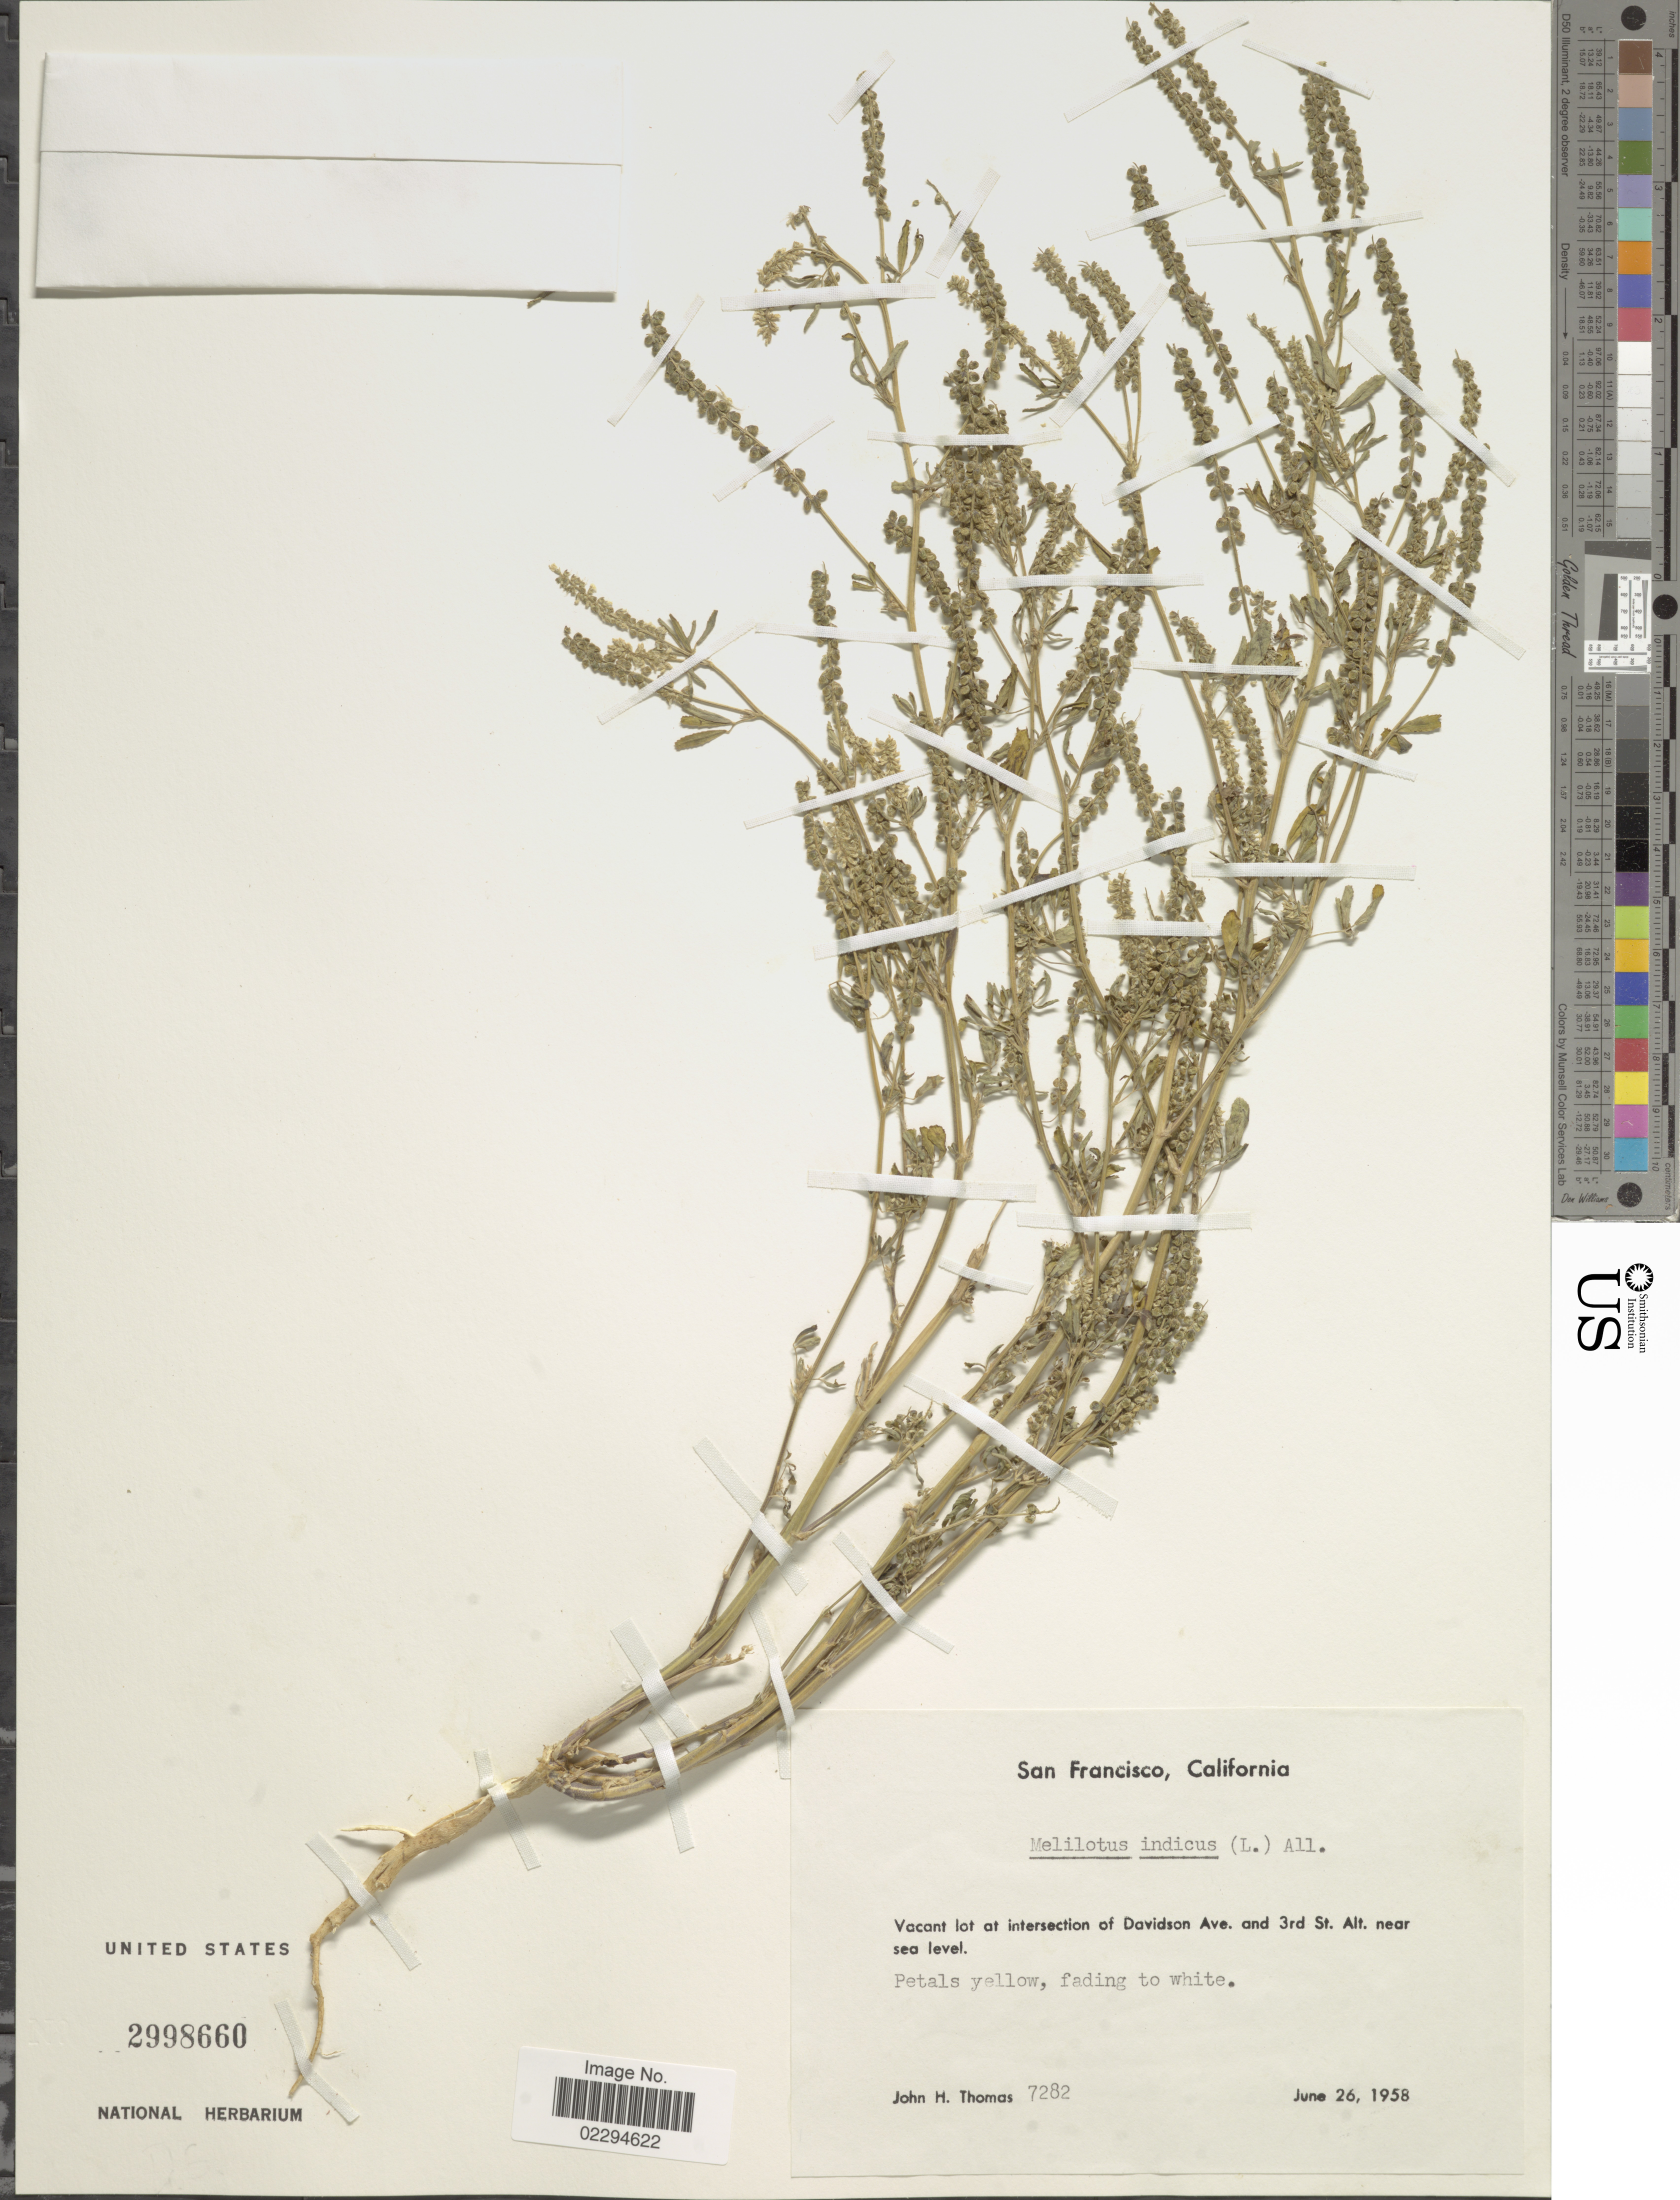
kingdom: Plantae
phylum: Tracheophyta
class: Magnoliopsida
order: Fabales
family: Fabaceae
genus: Melilotus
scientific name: Melilotus indicus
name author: (L.) All.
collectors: J. H. Thomas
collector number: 7282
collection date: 1958-06-26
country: United States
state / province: California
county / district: San Francisco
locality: San Francisco. Vacant lot at intersection of Davidson Ave. and 3rd St.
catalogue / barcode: US 2998660